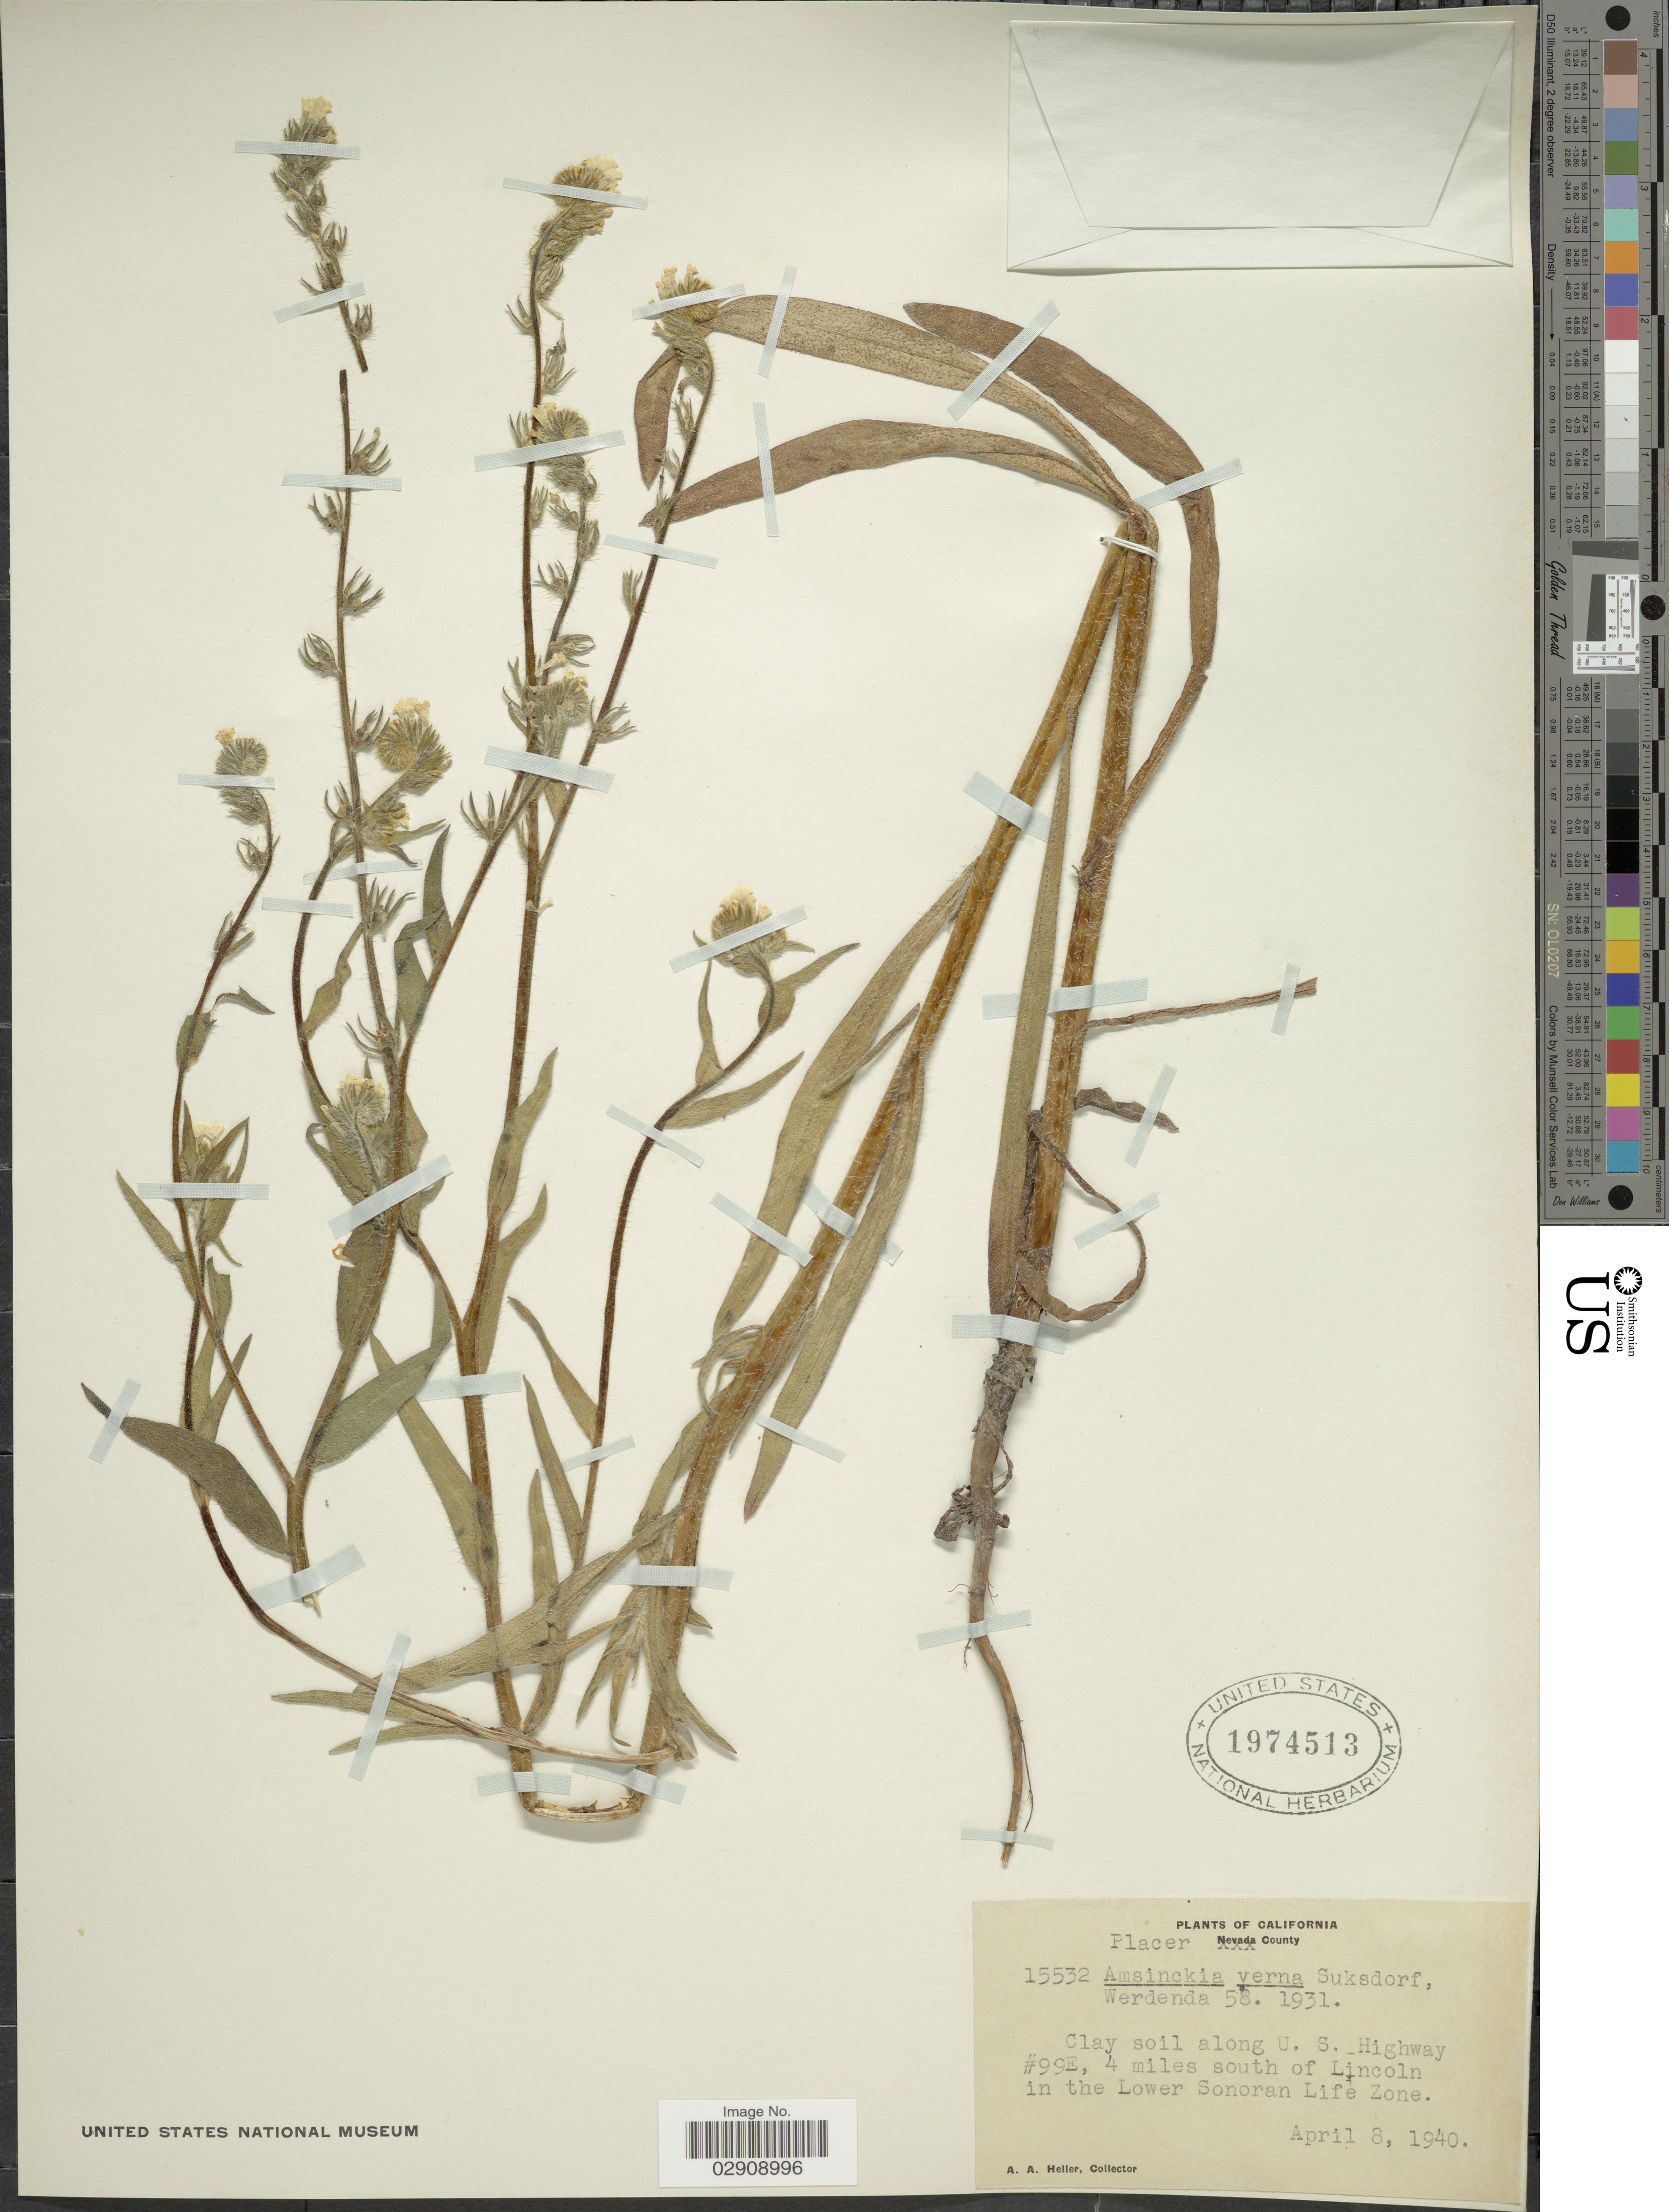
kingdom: Plantae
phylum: Tracheophyta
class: Magnoliopsida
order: Boraginales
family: Boraginaceae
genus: Amsinckia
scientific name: Amsinckia eastwoodiae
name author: J.F. Macbr.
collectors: A. A. Heller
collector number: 15532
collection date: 1940-04-08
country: United States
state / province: California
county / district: Placer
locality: Clay soil along U.S. Highway #99E, 4 miles south of Lincoln in the Lower Sonoran Life Zone. Placer County. California.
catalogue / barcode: US 1974513